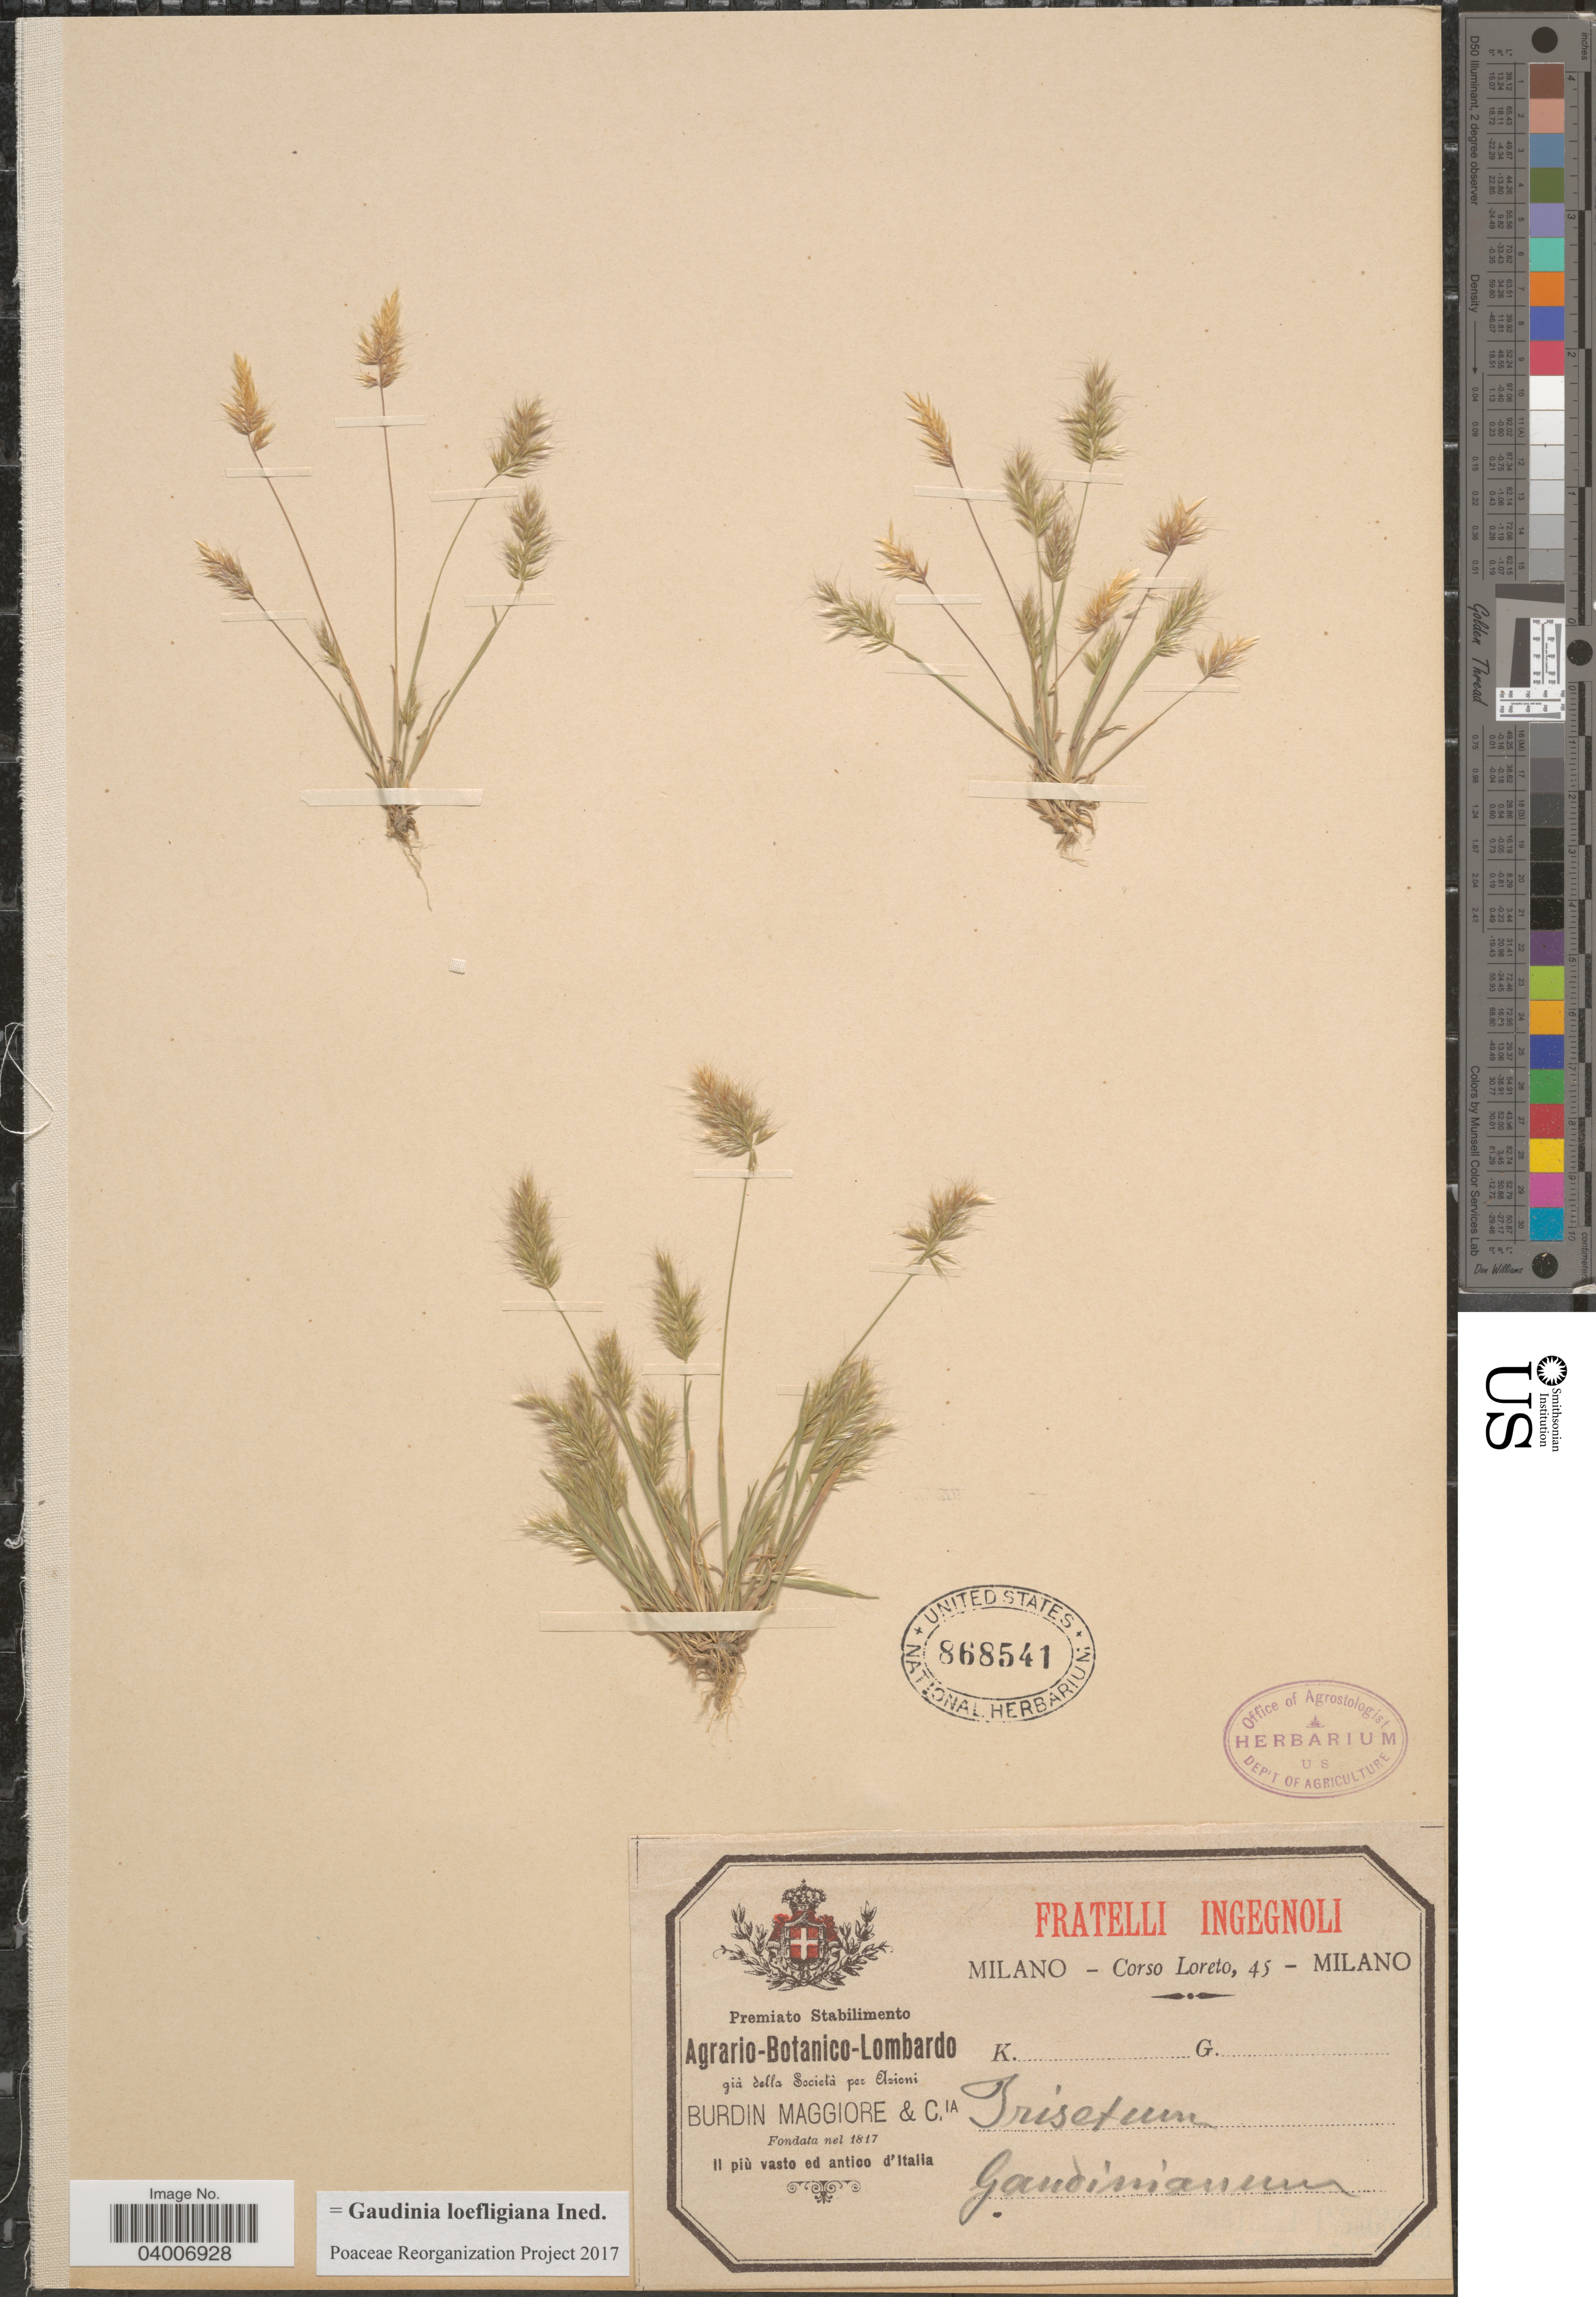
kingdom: Plantae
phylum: Tracheophyta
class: Liliopsida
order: Poales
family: Poaceae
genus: Gaudinia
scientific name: Gaudinia loefligiana ined.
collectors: Loreto, C.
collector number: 45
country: Italy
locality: Milano. Il più vasto ed antico d' Italia.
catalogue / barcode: US 868541